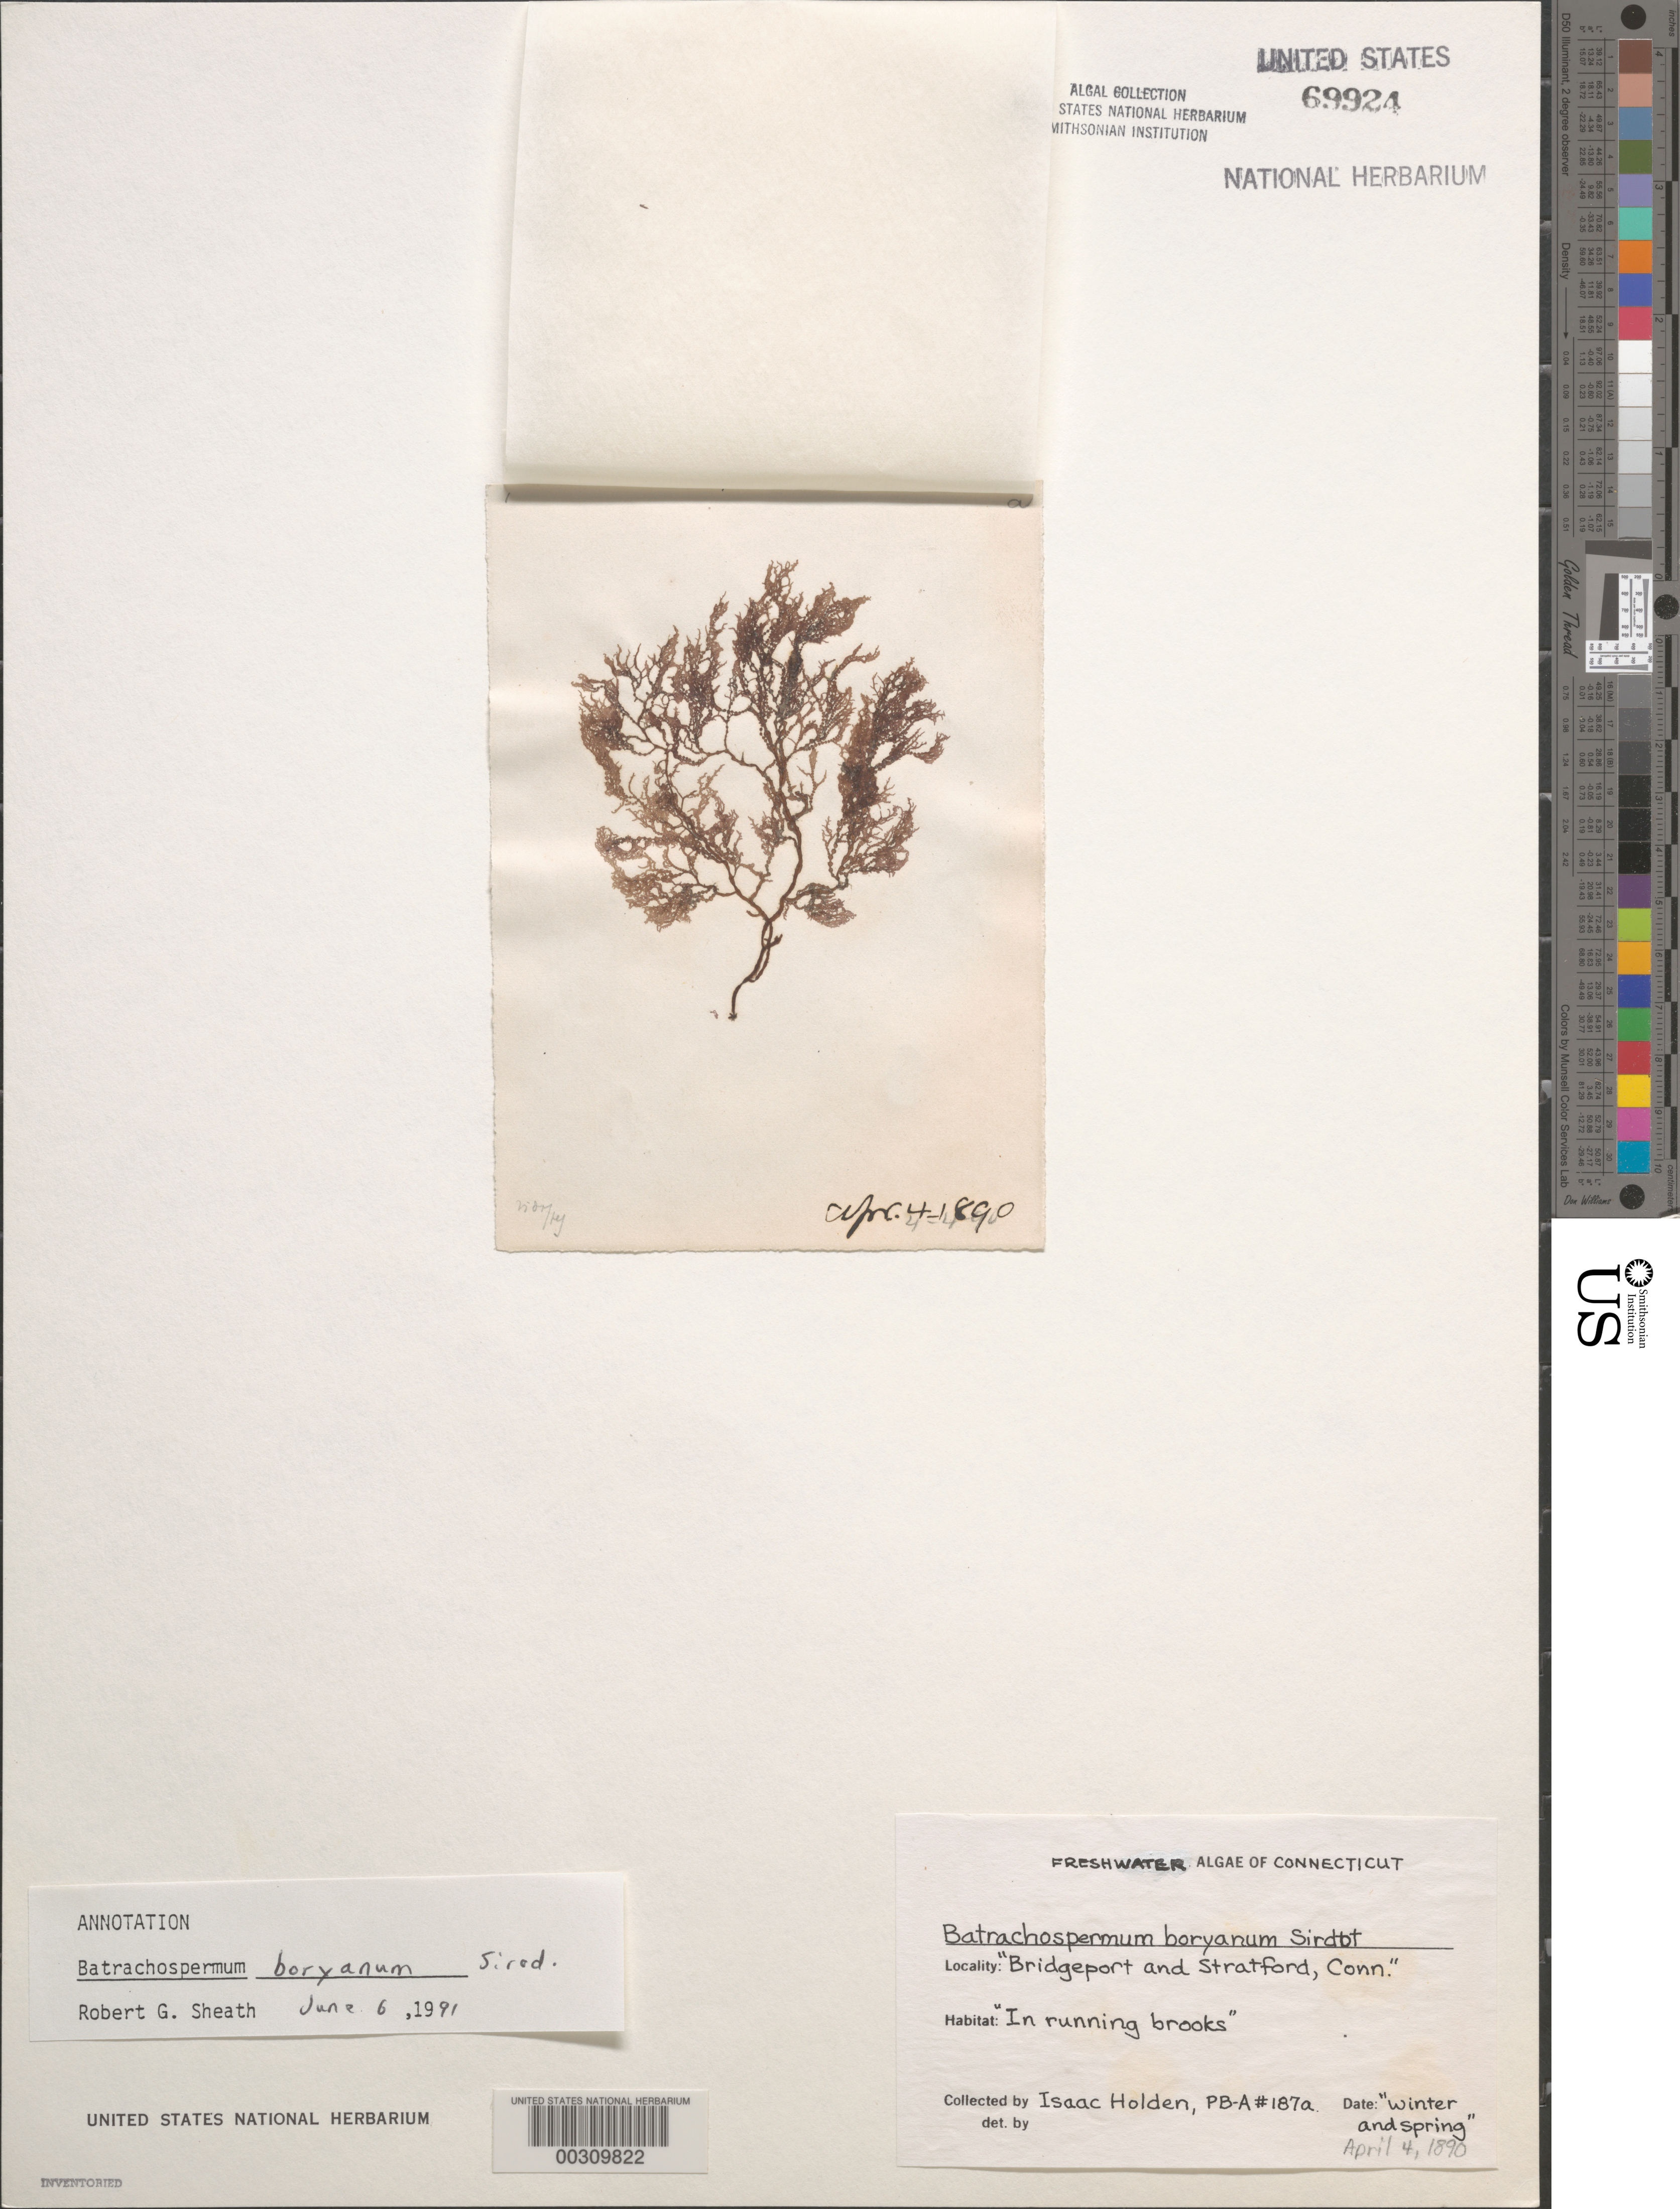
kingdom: Plantae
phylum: Rhodophyta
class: Florideophyceae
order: Batrachospermales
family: Batrachospermaceae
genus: Sheathia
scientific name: Sheathia boryana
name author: (Sirodot) Salomaki & M.L. Vis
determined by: Algae name updating Project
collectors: I. Holden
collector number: PB-A 187a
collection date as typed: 04 Apr 1890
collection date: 1890-04-04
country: United States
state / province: Connecticut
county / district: Fairfield County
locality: Stratford and Bridgeport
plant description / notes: Collins, Holden & Setchell, Phycotheca Boreali-Americana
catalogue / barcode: US 69924